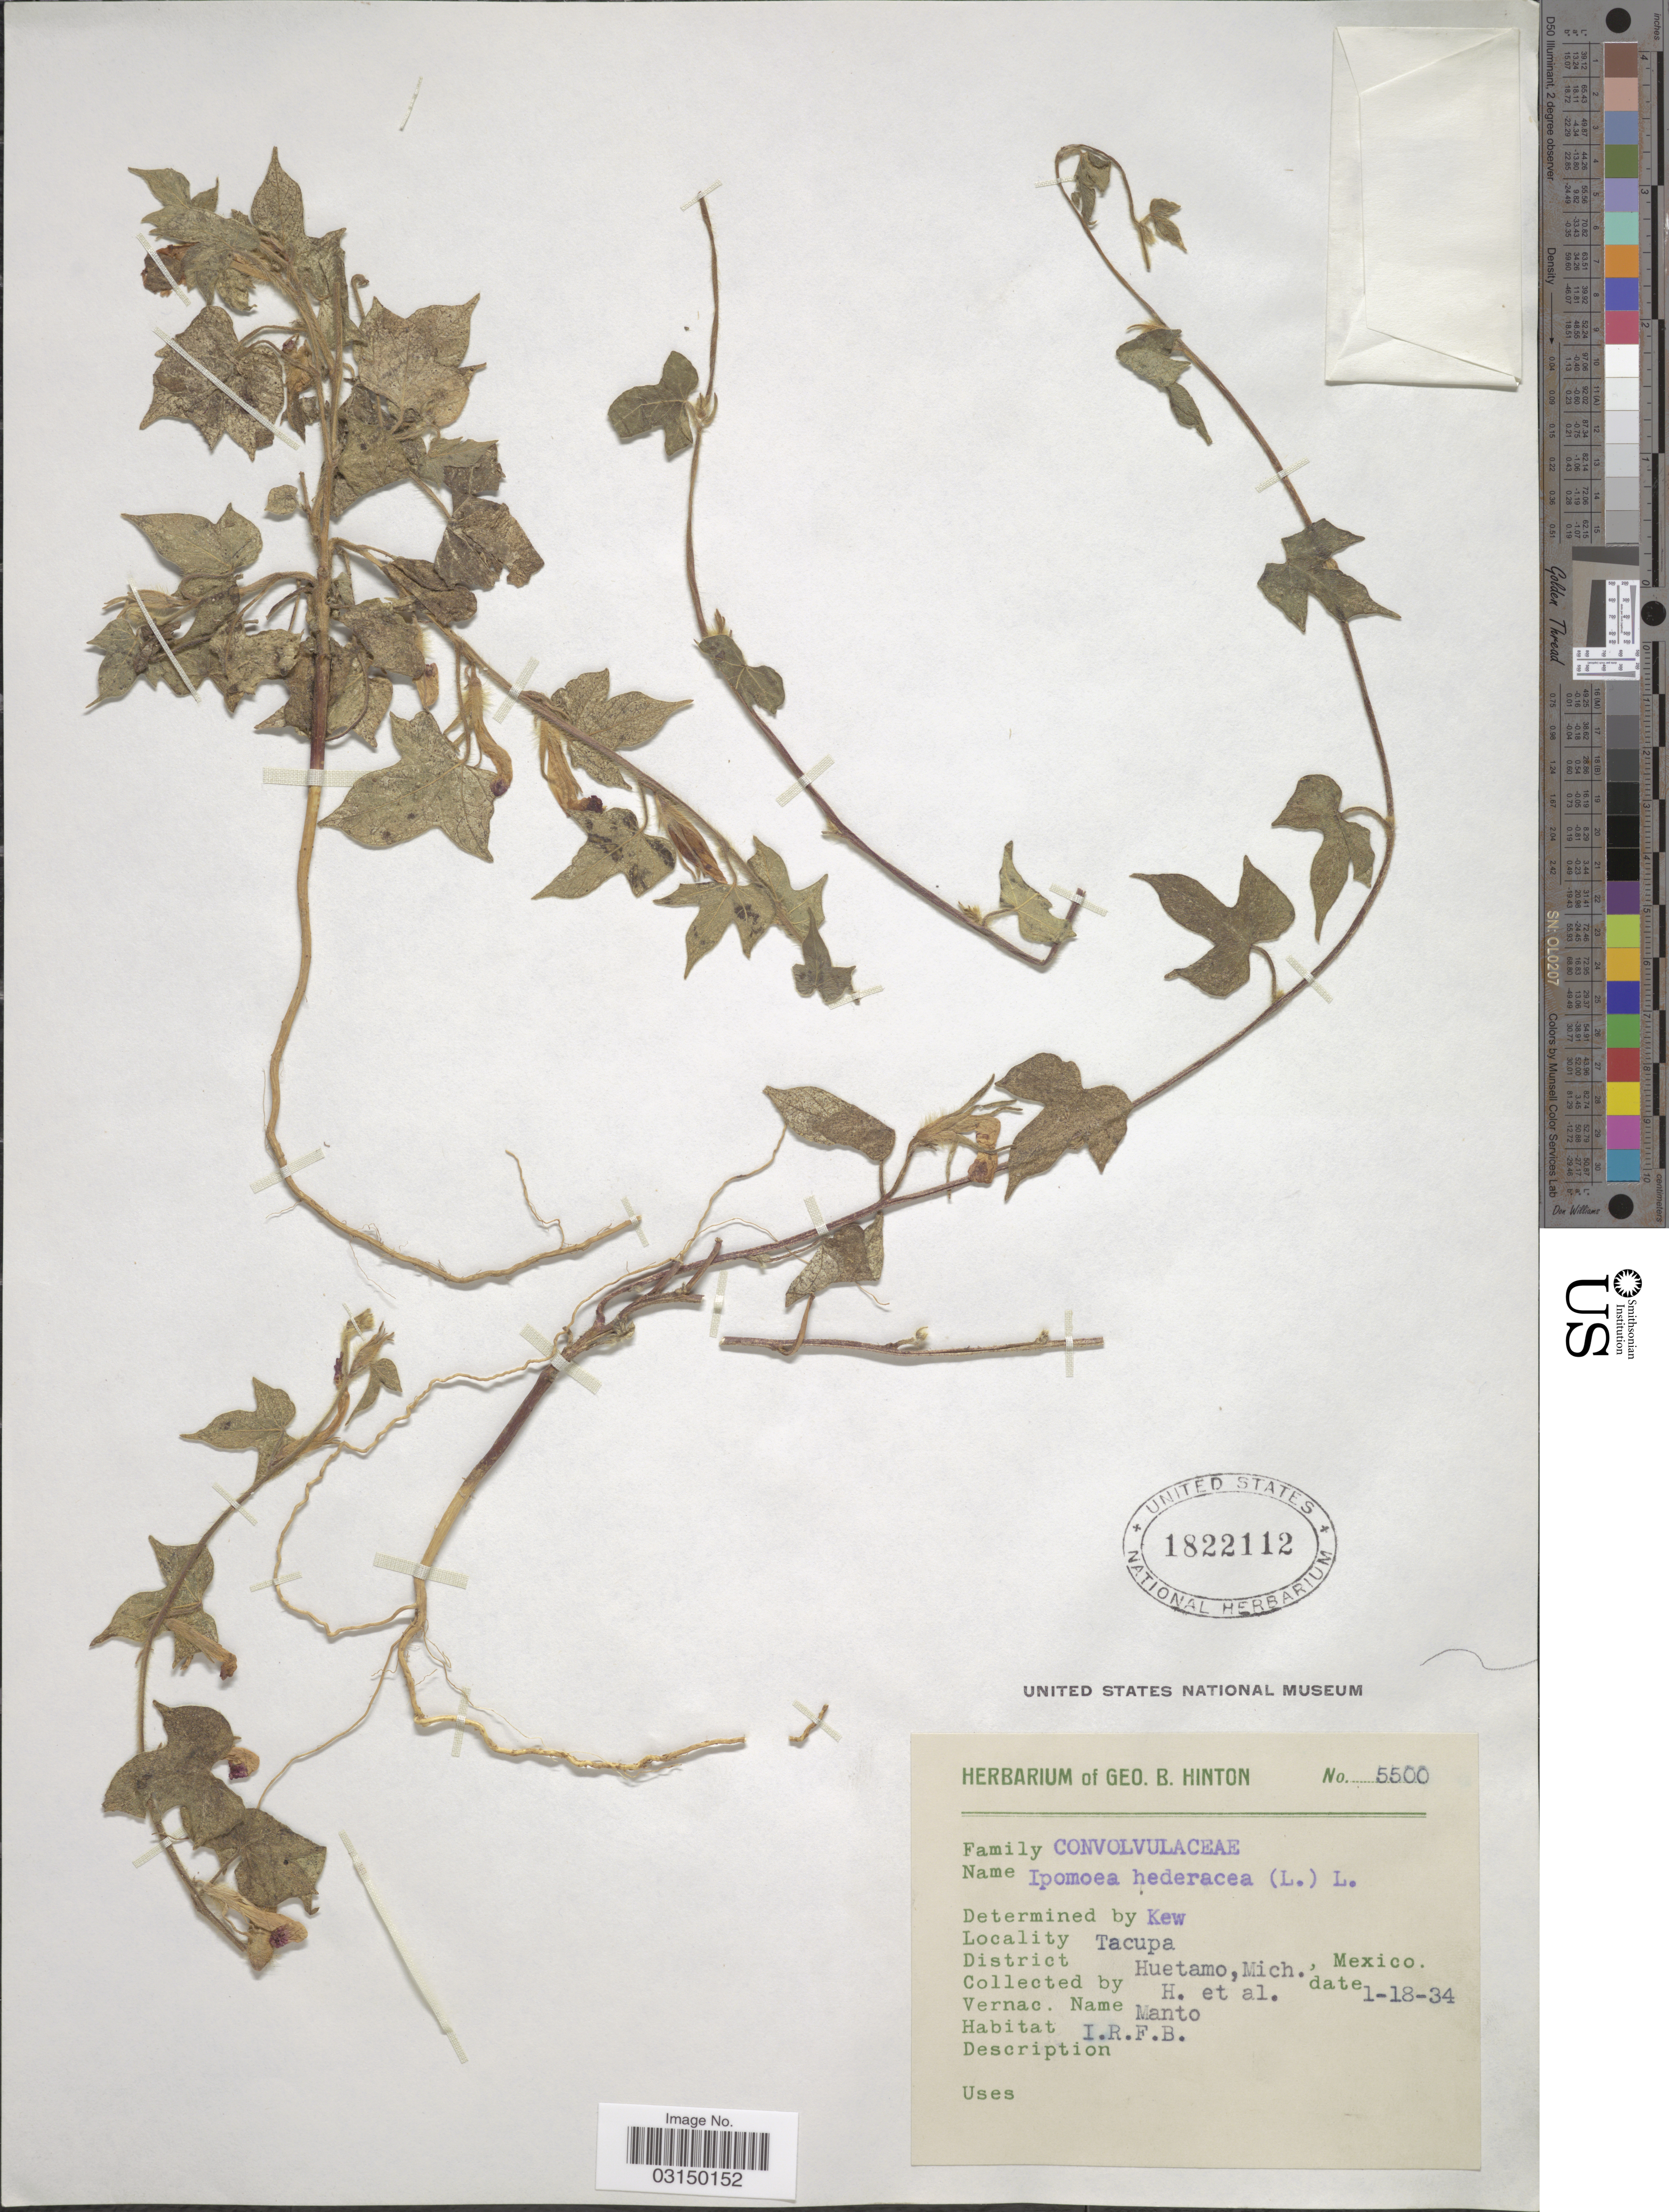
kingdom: Plantae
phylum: Tracheophyta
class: Magnoliopsida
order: Solanales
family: Convolvulaceae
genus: Ipomoea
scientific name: Ipomoea hederacea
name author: Jacq.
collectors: G. B. Hinton & et al.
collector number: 5500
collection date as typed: Transcribed d/m/y: 18/1/34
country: Mexico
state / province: Michoacán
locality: Tacupa. District Huetamo, Mich.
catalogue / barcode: US 1822112